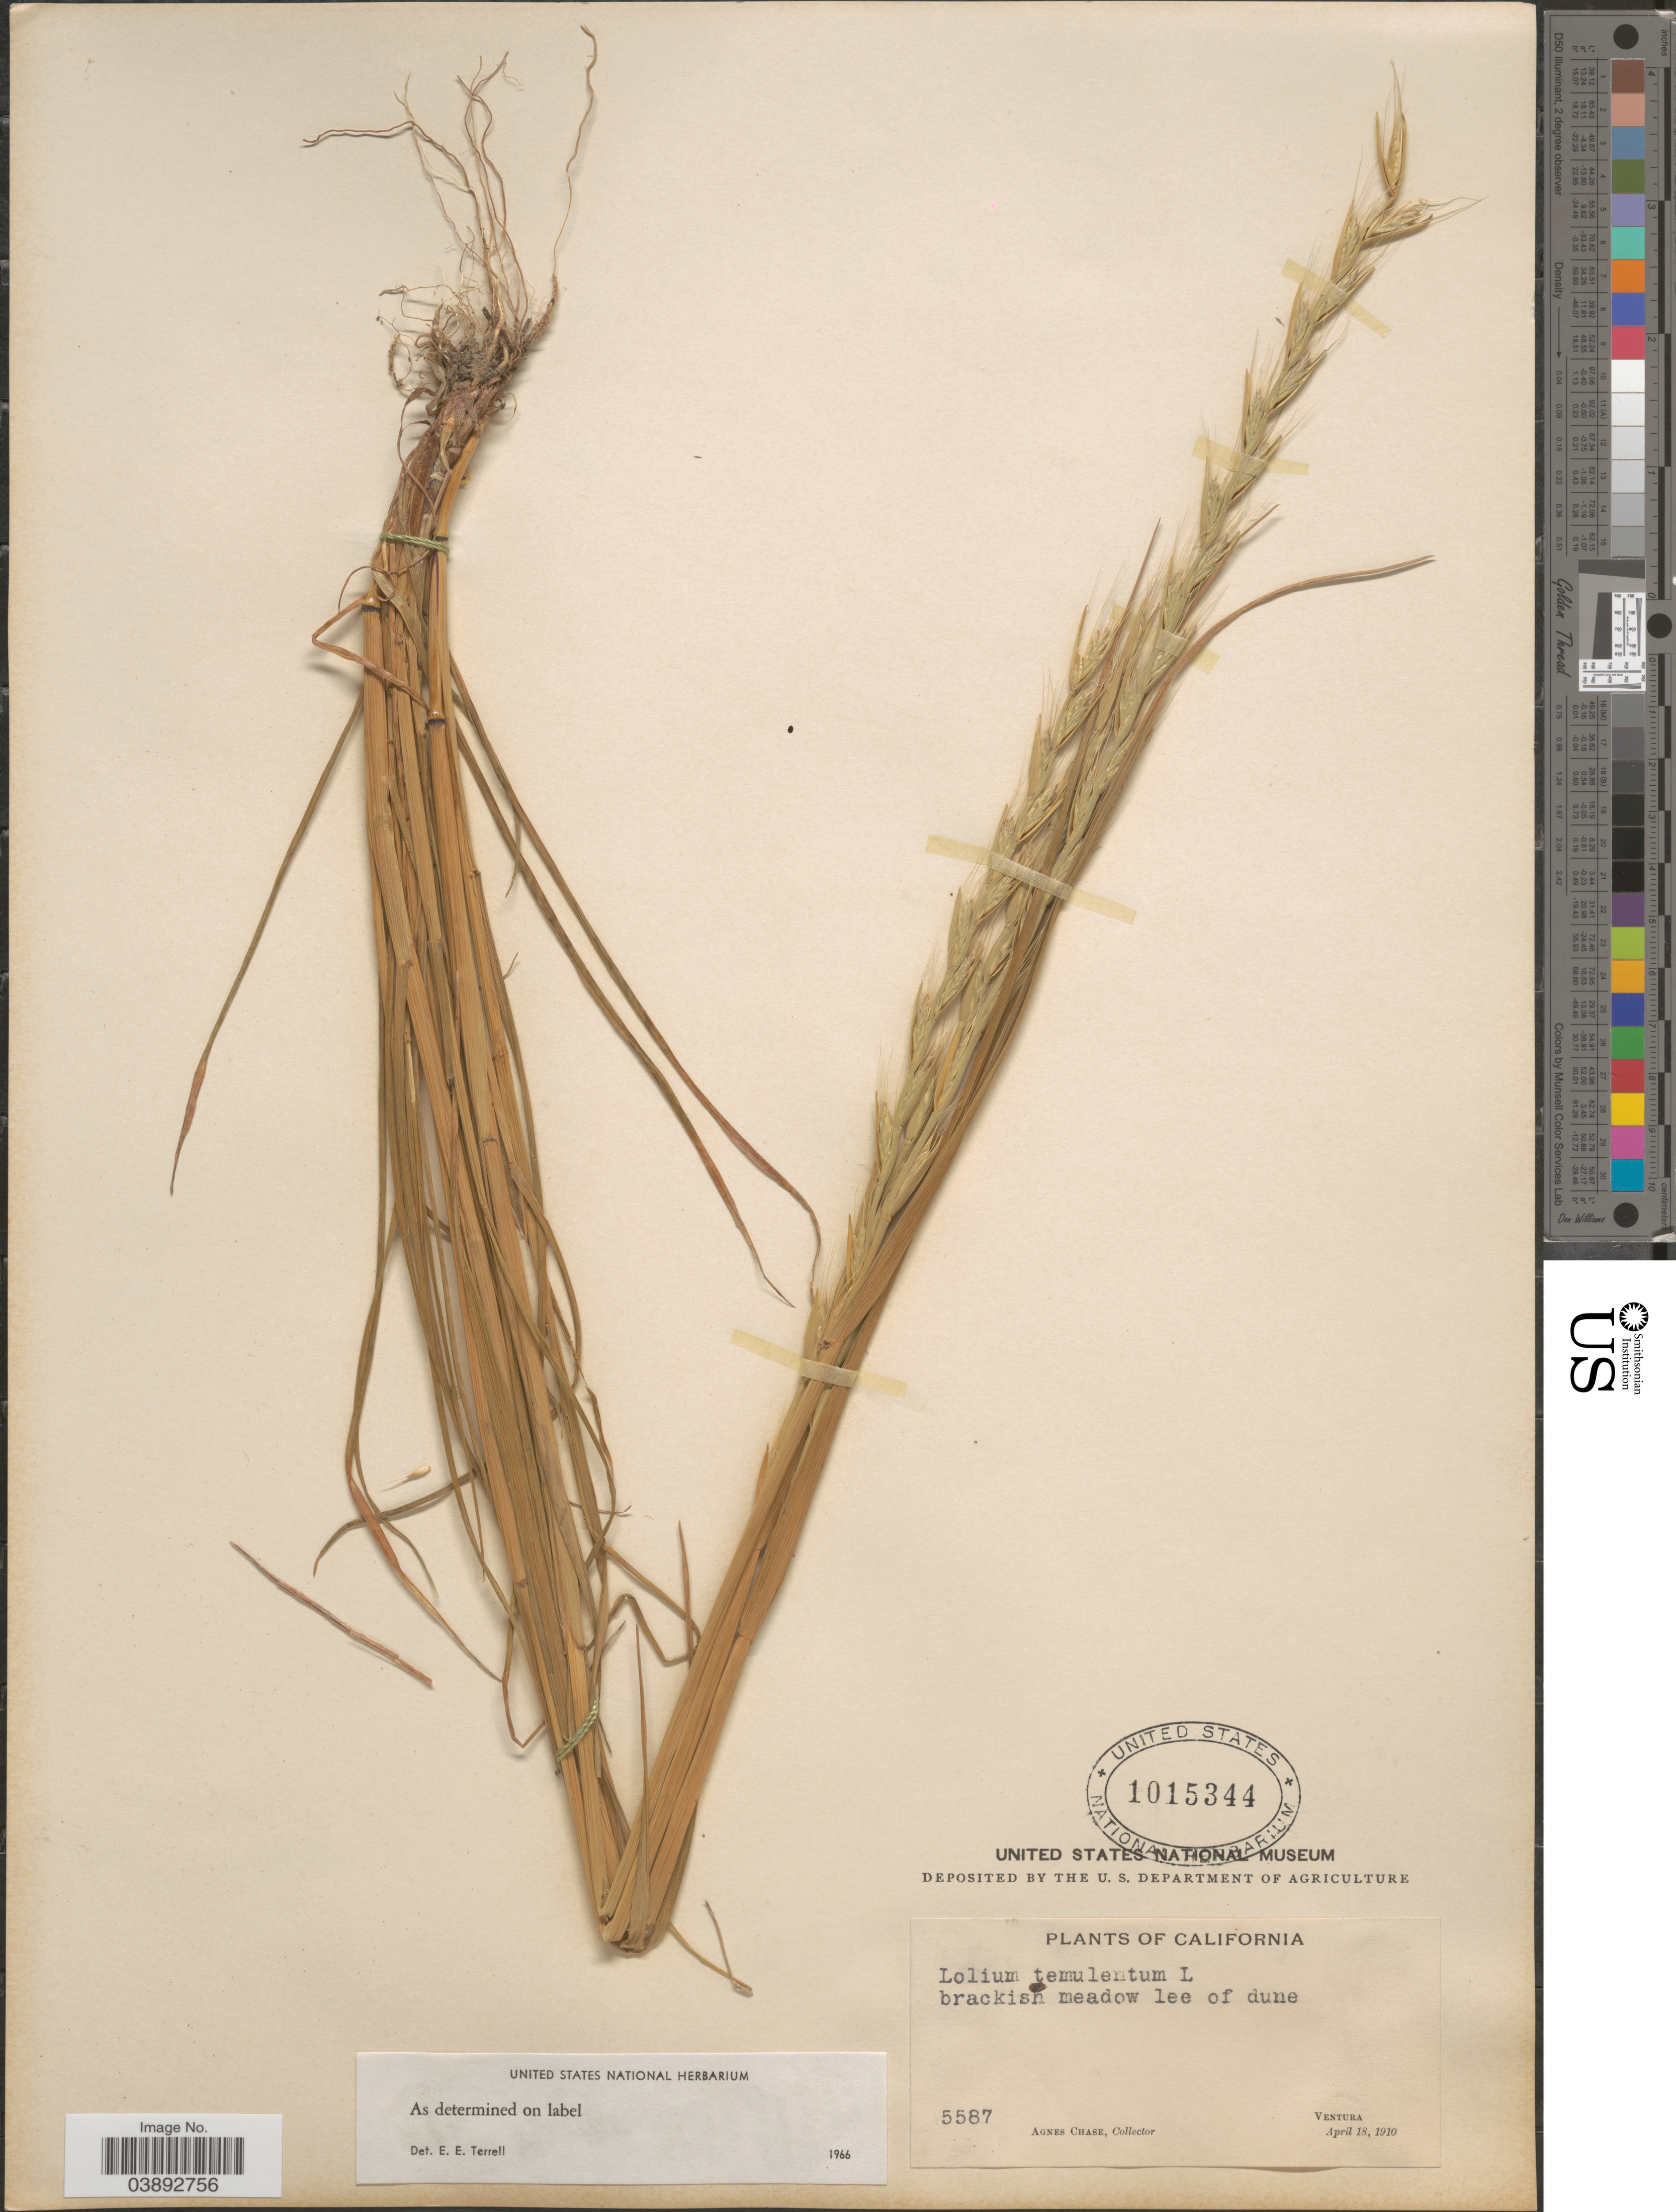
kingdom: Plantae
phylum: Tracheophyta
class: Liliopsida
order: Poales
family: Poaceae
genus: Lolium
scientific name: Lolium temulentum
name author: L.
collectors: A. Chase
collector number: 5587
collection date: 1910-04-18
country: United States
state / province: California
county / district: Ventura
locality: Ventura.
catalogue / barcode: US 1015344